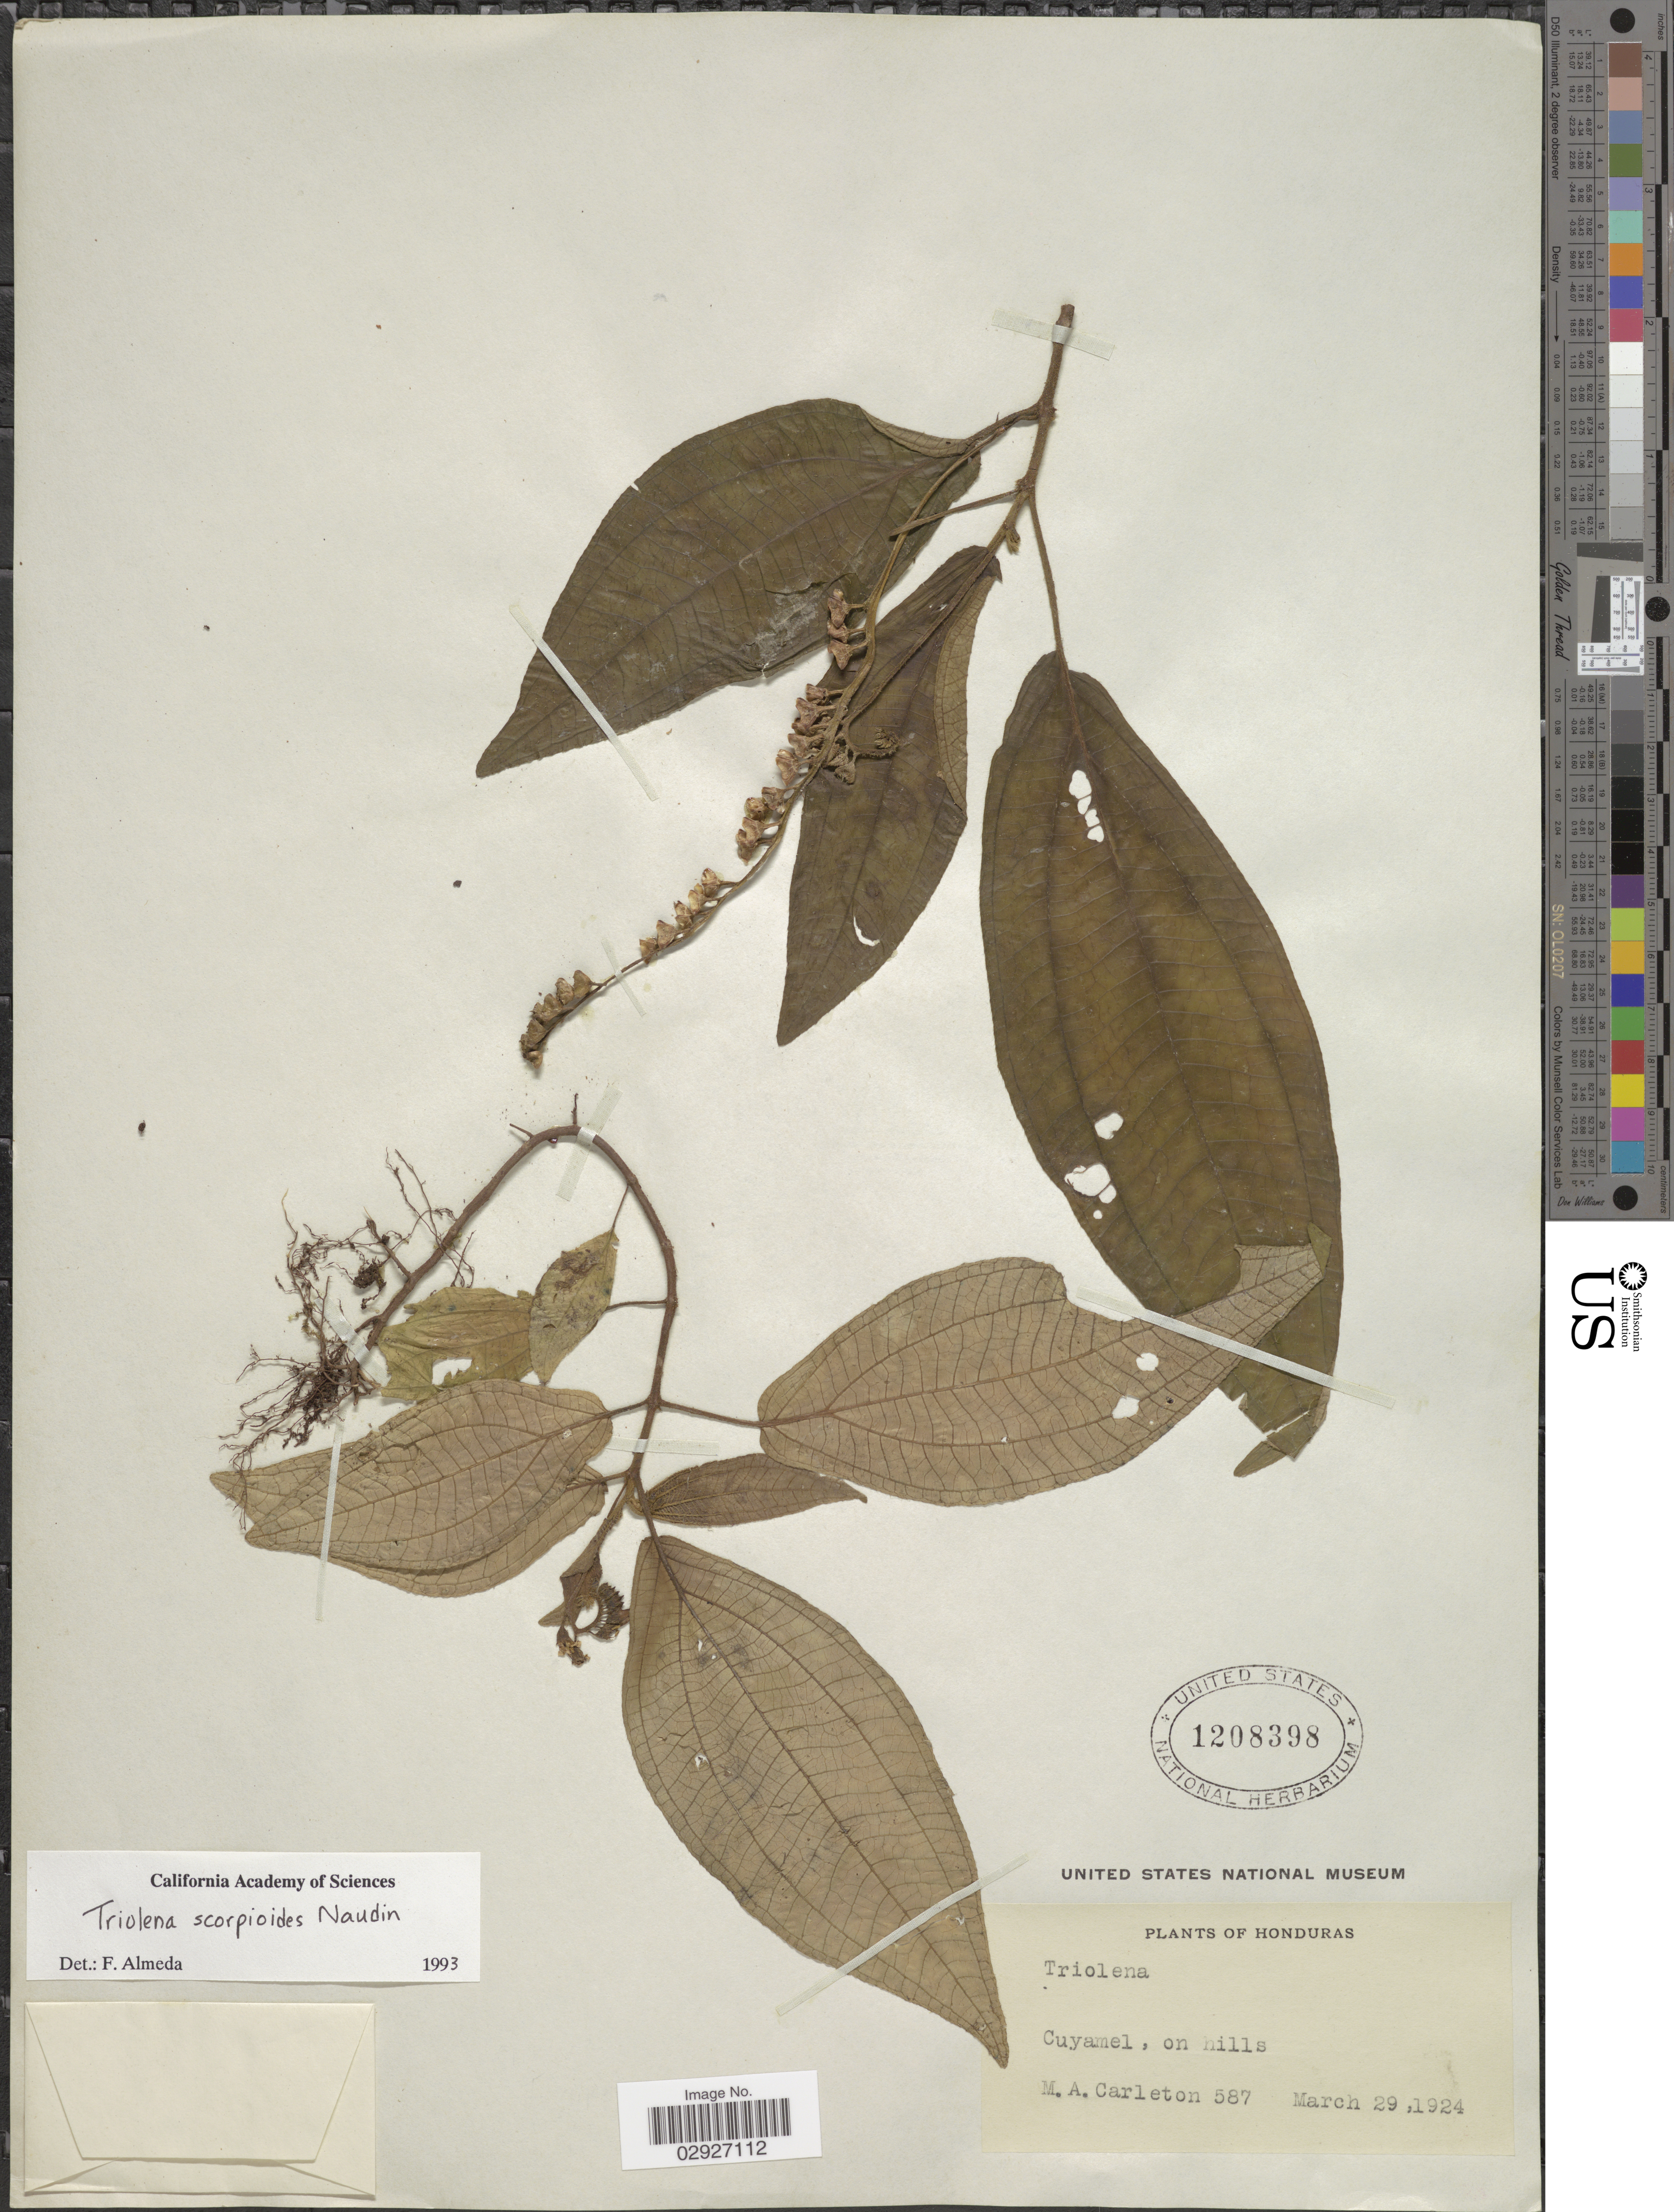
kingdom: Plantae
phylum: Tracheophyta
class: Magnoliopsida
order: Myrtales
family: Melastomataceae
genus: Triolena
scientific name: Triolena scorpioides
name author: Naudin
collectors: M. A. Carleton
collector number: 587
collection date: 1924-03-29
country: Honduras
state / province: Cortés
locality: Cuyamel, on hills.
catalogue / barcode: US 1208398